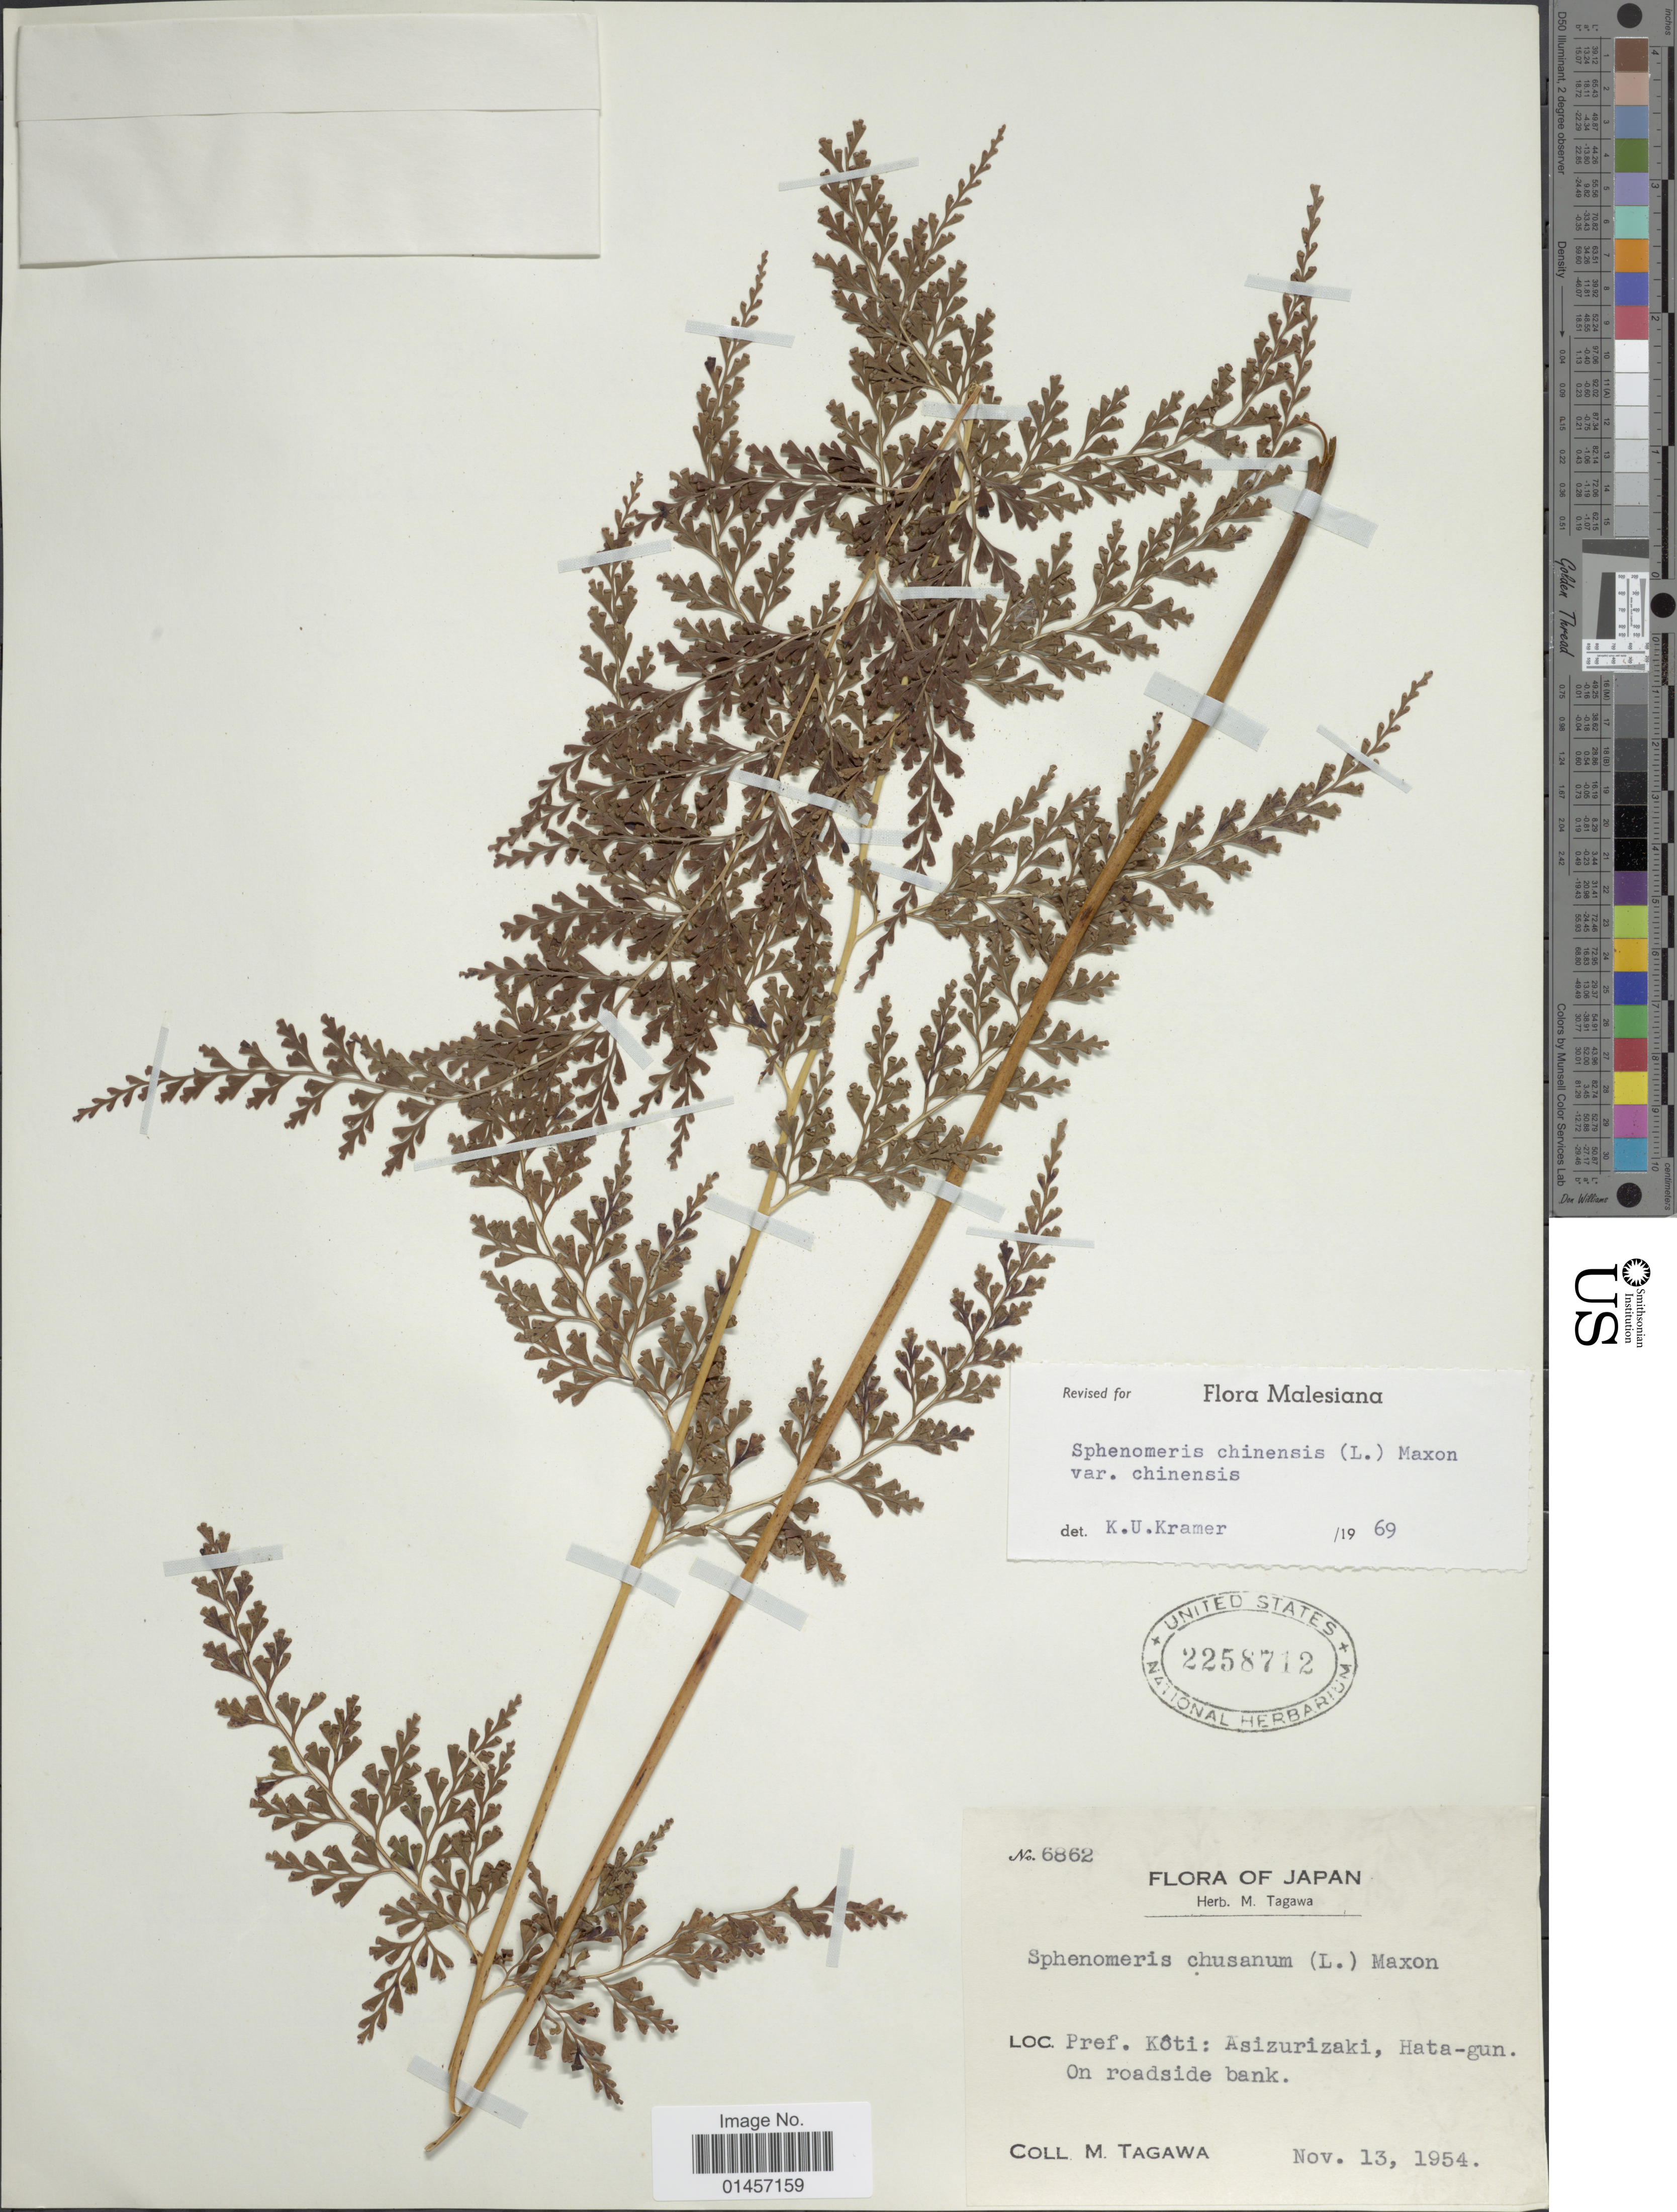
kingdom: Plantae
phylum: Tracheophyta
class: Polypodiopsida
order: Polypodiales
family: Lindsaeaceae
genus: Sphenomeris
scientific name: Sphenomeris chinensis var. chinensis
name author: (L.) Maxon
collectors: M. Tagawa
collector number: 6862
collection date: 1954-11-13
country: Japan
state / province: Koti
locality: Pref. Koti: Asizurizaki, Hata-Gun, on roadside bank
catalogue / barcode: US 2258712